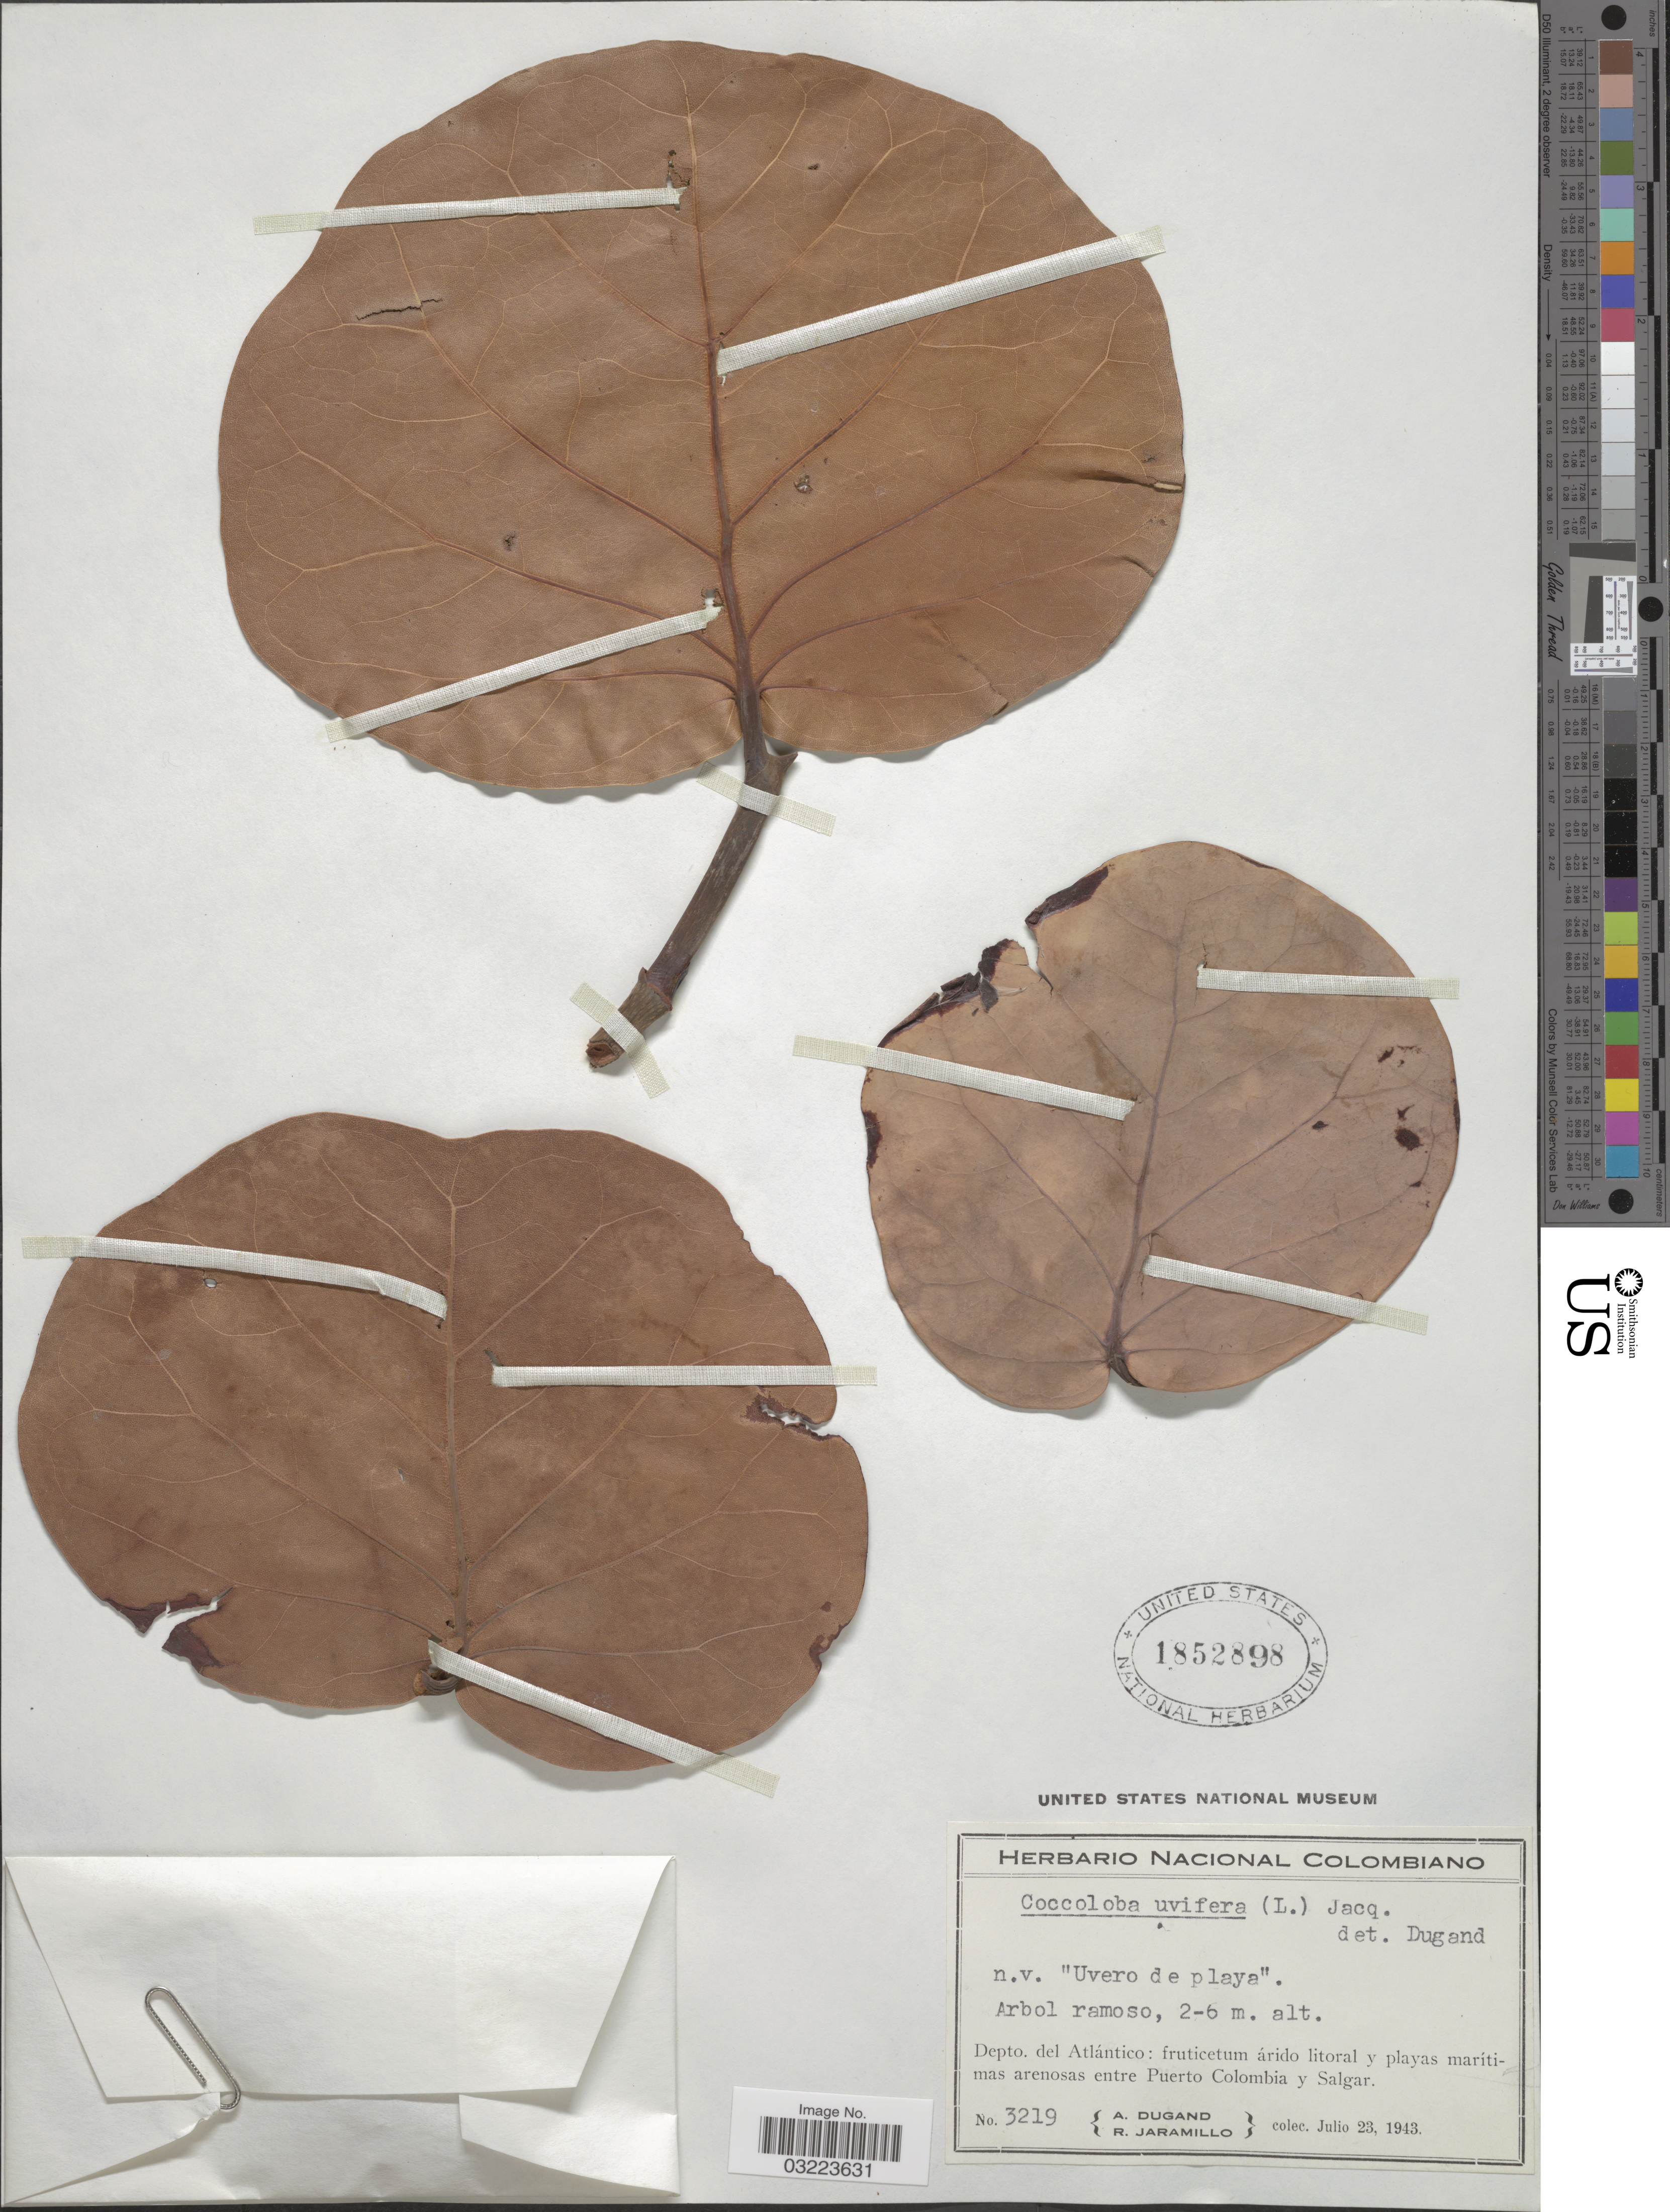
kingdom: Plantae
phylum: Tracheophyta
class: Magnoliopsida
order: Caryophyllales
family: Polygonaceae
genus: Coccoloba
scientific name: Coccoloba uvifera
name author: L.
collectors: A. Dugand & R. Jaramillo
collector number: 3219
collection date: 1943-07-23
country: Colombia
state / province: Atlántico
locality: Depto. del Atlántico: fruticetum árido litoral y playas marítimas arenosas entre Puerto Colombia y Salgar.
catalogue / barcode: US 1852898